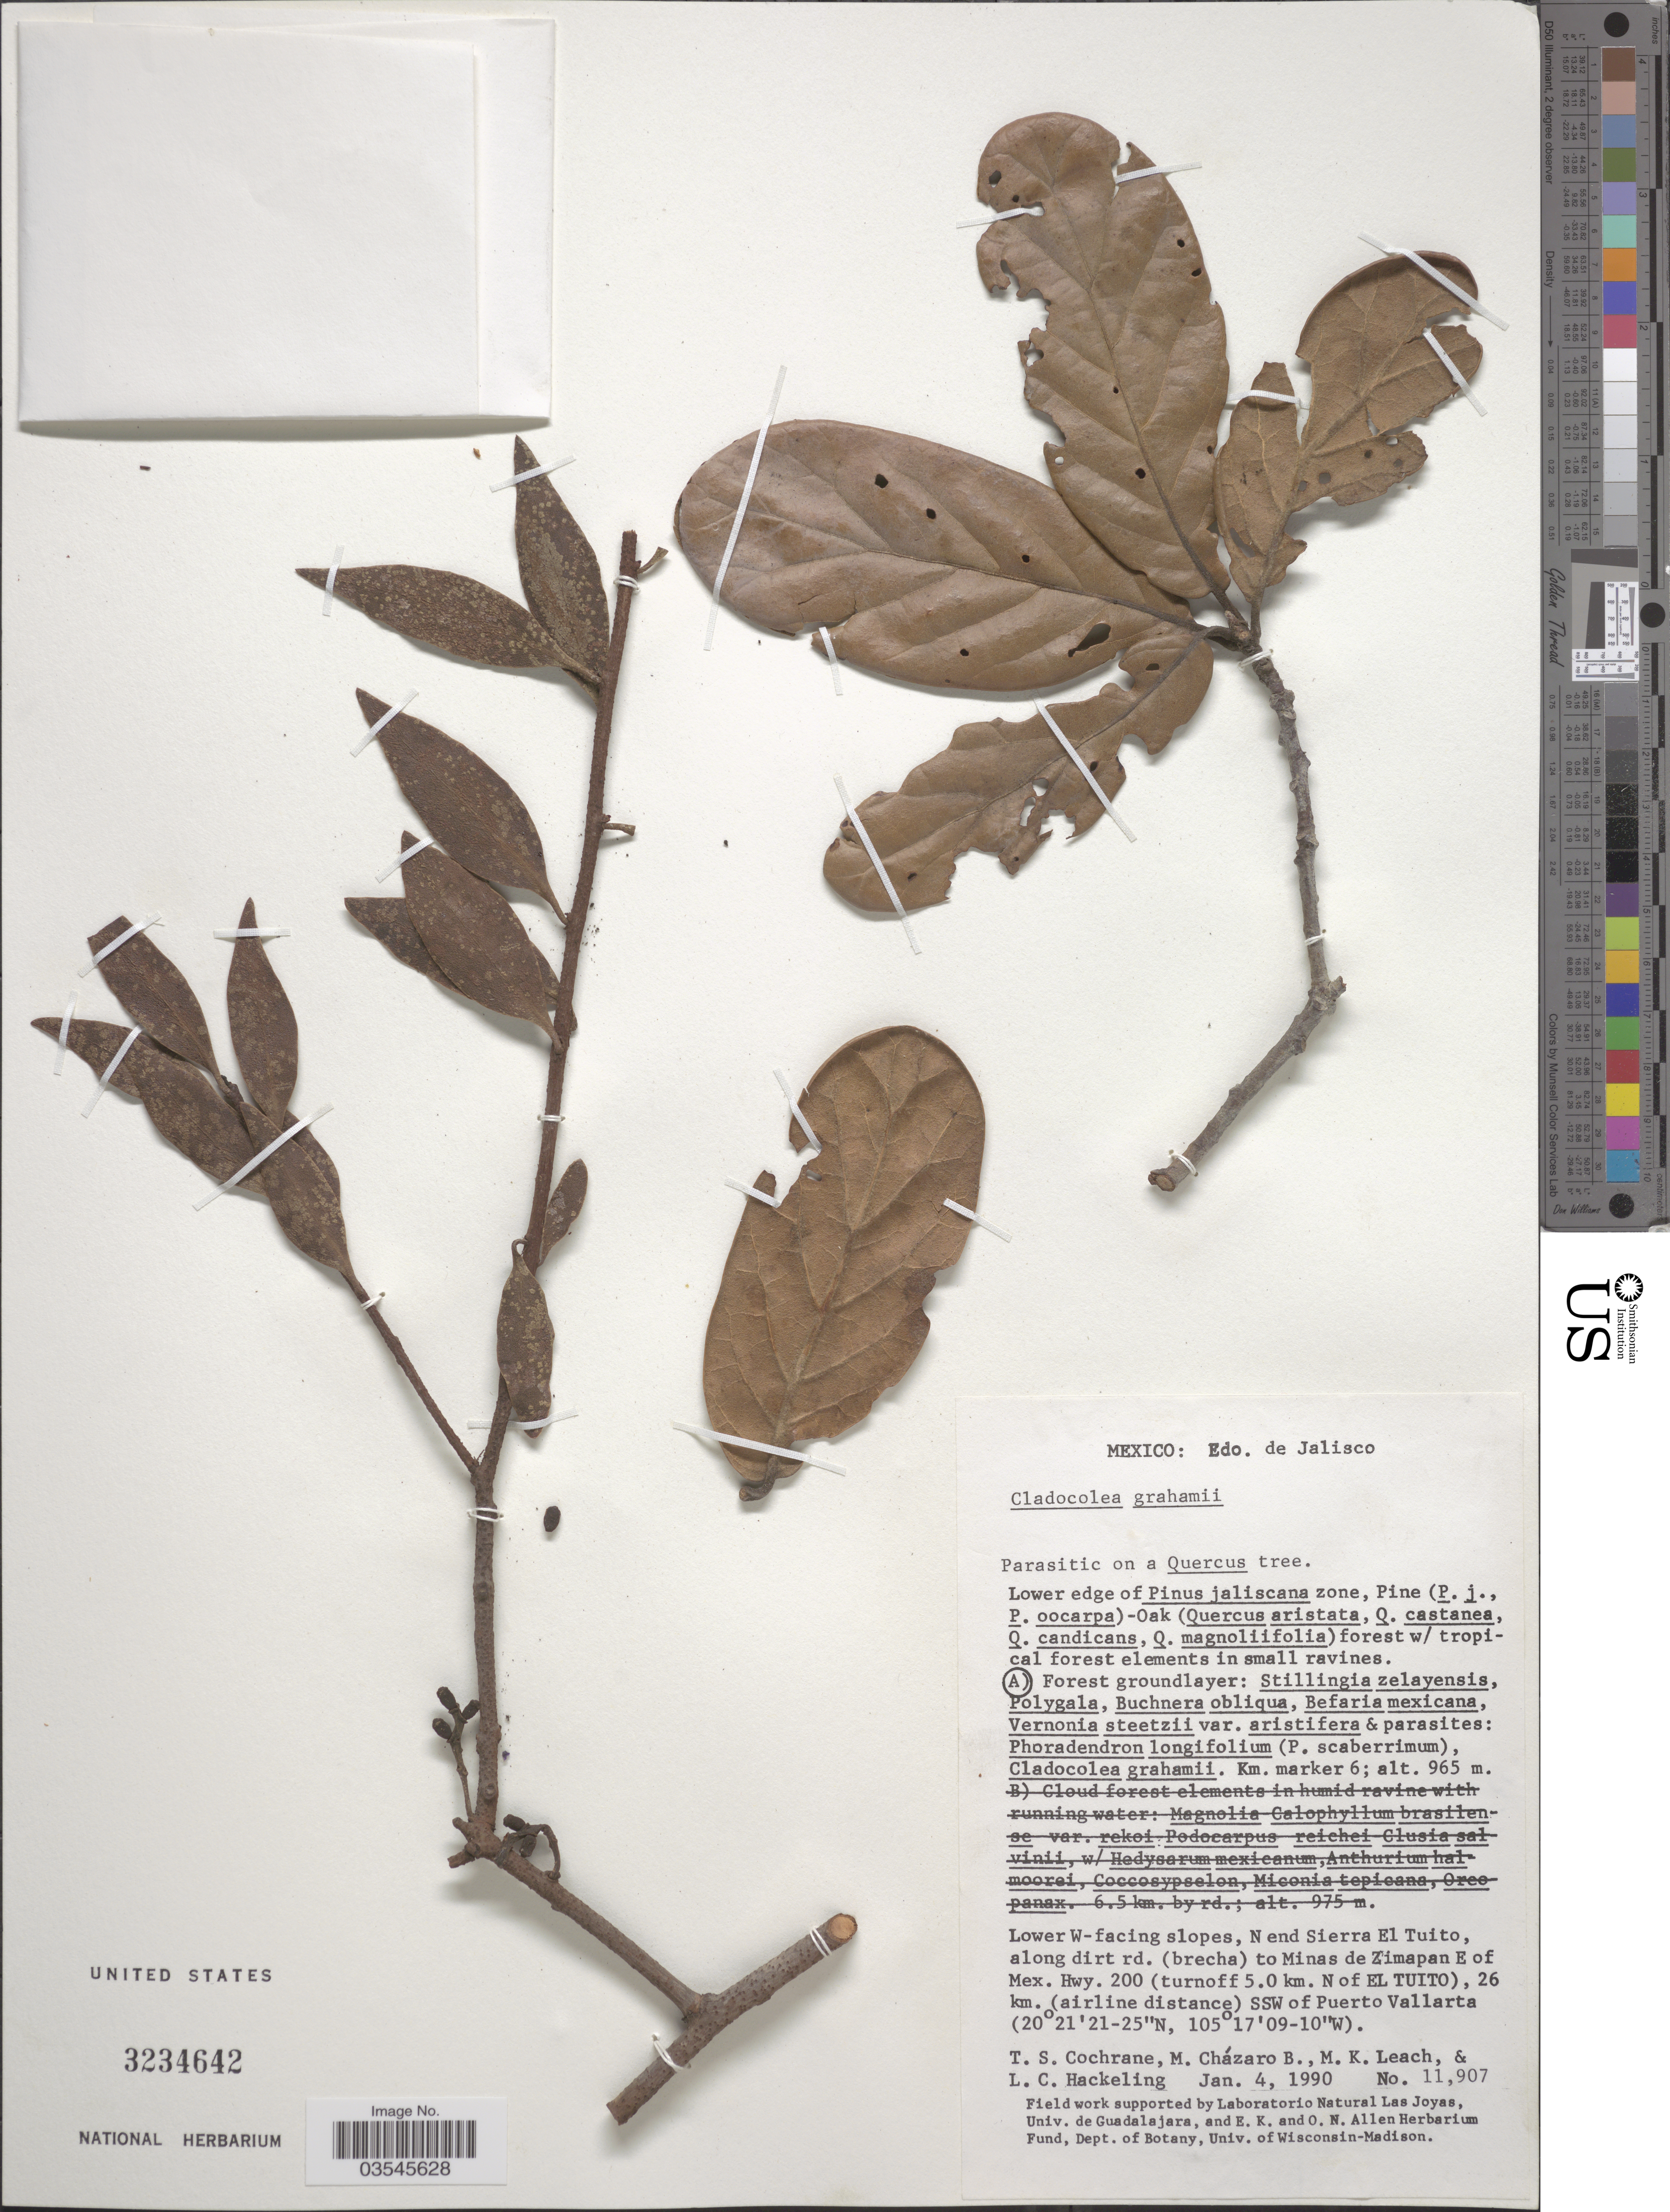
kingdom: Plantae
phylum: Tracheophyta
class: Magnoliopsida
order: Santalales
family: Loranthaceae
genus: Cladocolea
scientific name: Cladocolea grahamii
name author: (Benth.) Tiegh.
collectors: T. S. Cochrane, M. Chazaro B., M. Leach & L. Hackeling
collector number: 11907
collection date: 1990-01-04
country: Mexico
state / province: Jalisco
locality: Lower W-facing slopes, N end Sierra El Tuito, along dirt rd. (brecha) to Minas de Zimapan E of Mex. Hwy. 200 (turnoff 5.0 km. N of El Tuito), 26 km. (airline distance) SSW of Puerto Vallarta.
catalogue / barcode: US 3234642